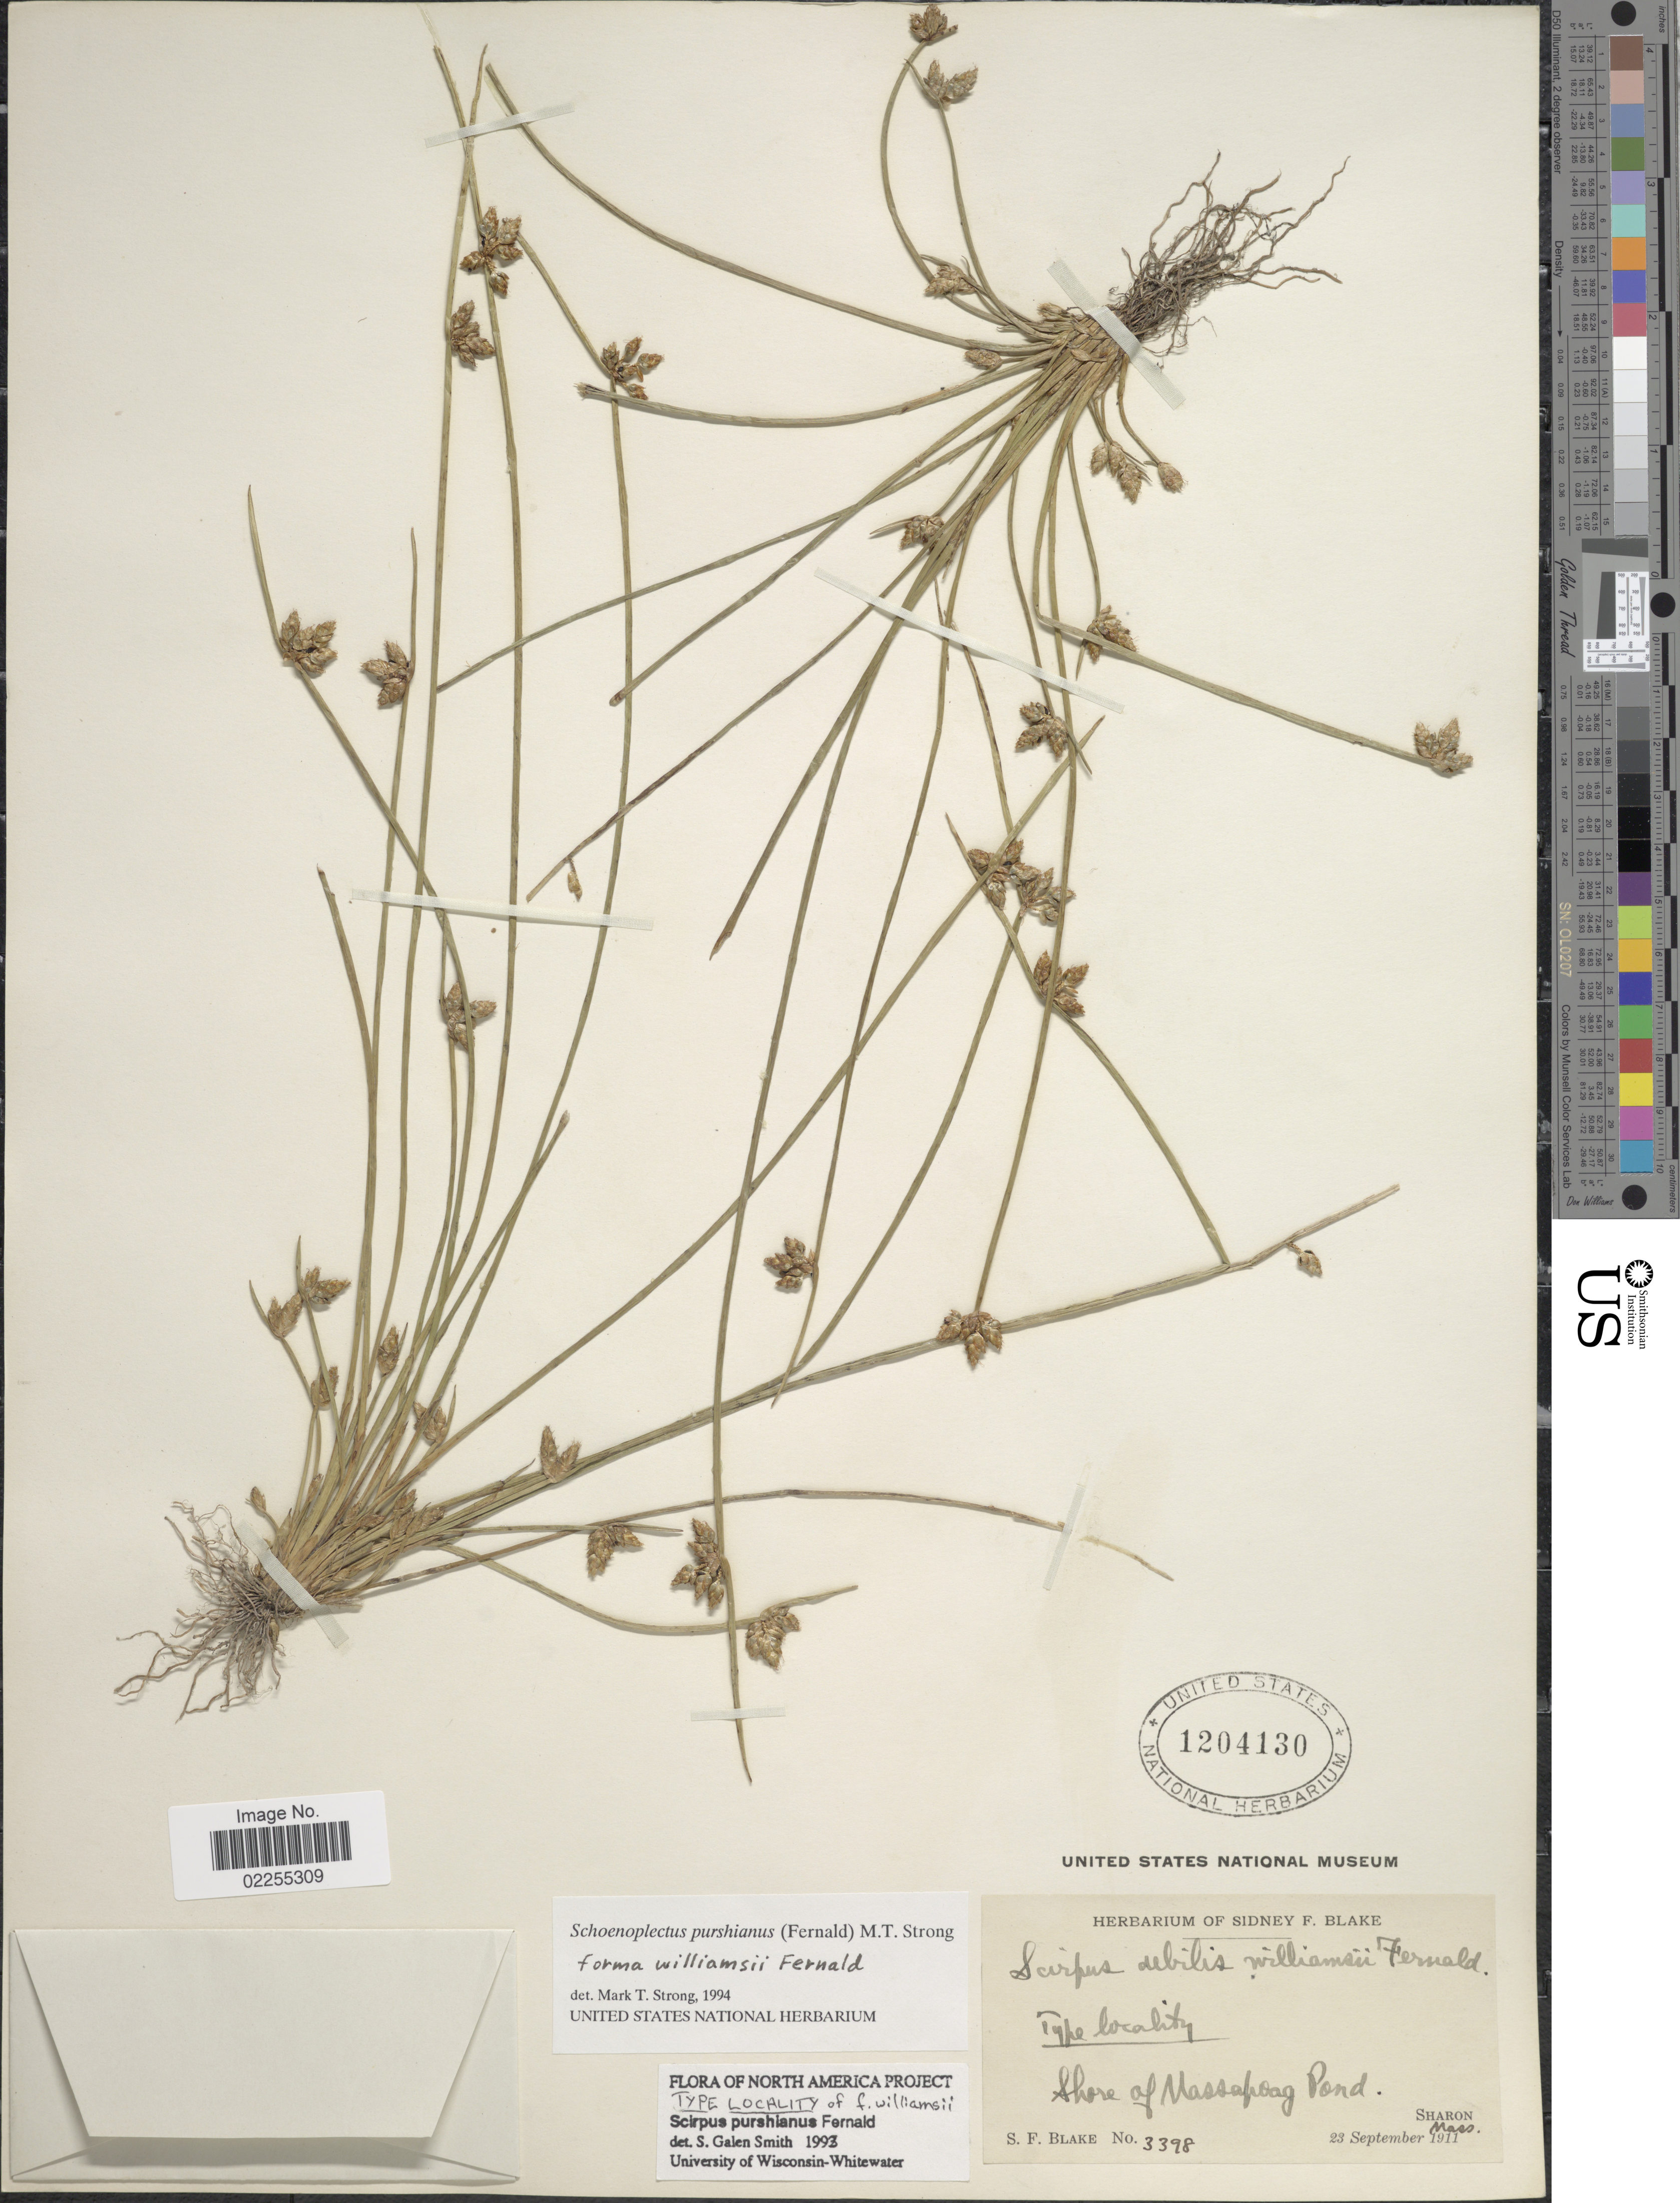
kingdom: Plantae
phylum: Tracheophyta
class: Liliopsida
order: Poales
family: Cyperaceae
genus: Schoenoplectus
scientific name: Schoenoplectus purshianus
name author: (Fernald) M.T. Strong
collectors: S. Blake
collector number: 3398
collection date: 1911-09-23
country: United States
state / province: Massachusetts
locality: Shore of Massapoag Pond. Sharon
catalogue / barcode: US 1204130